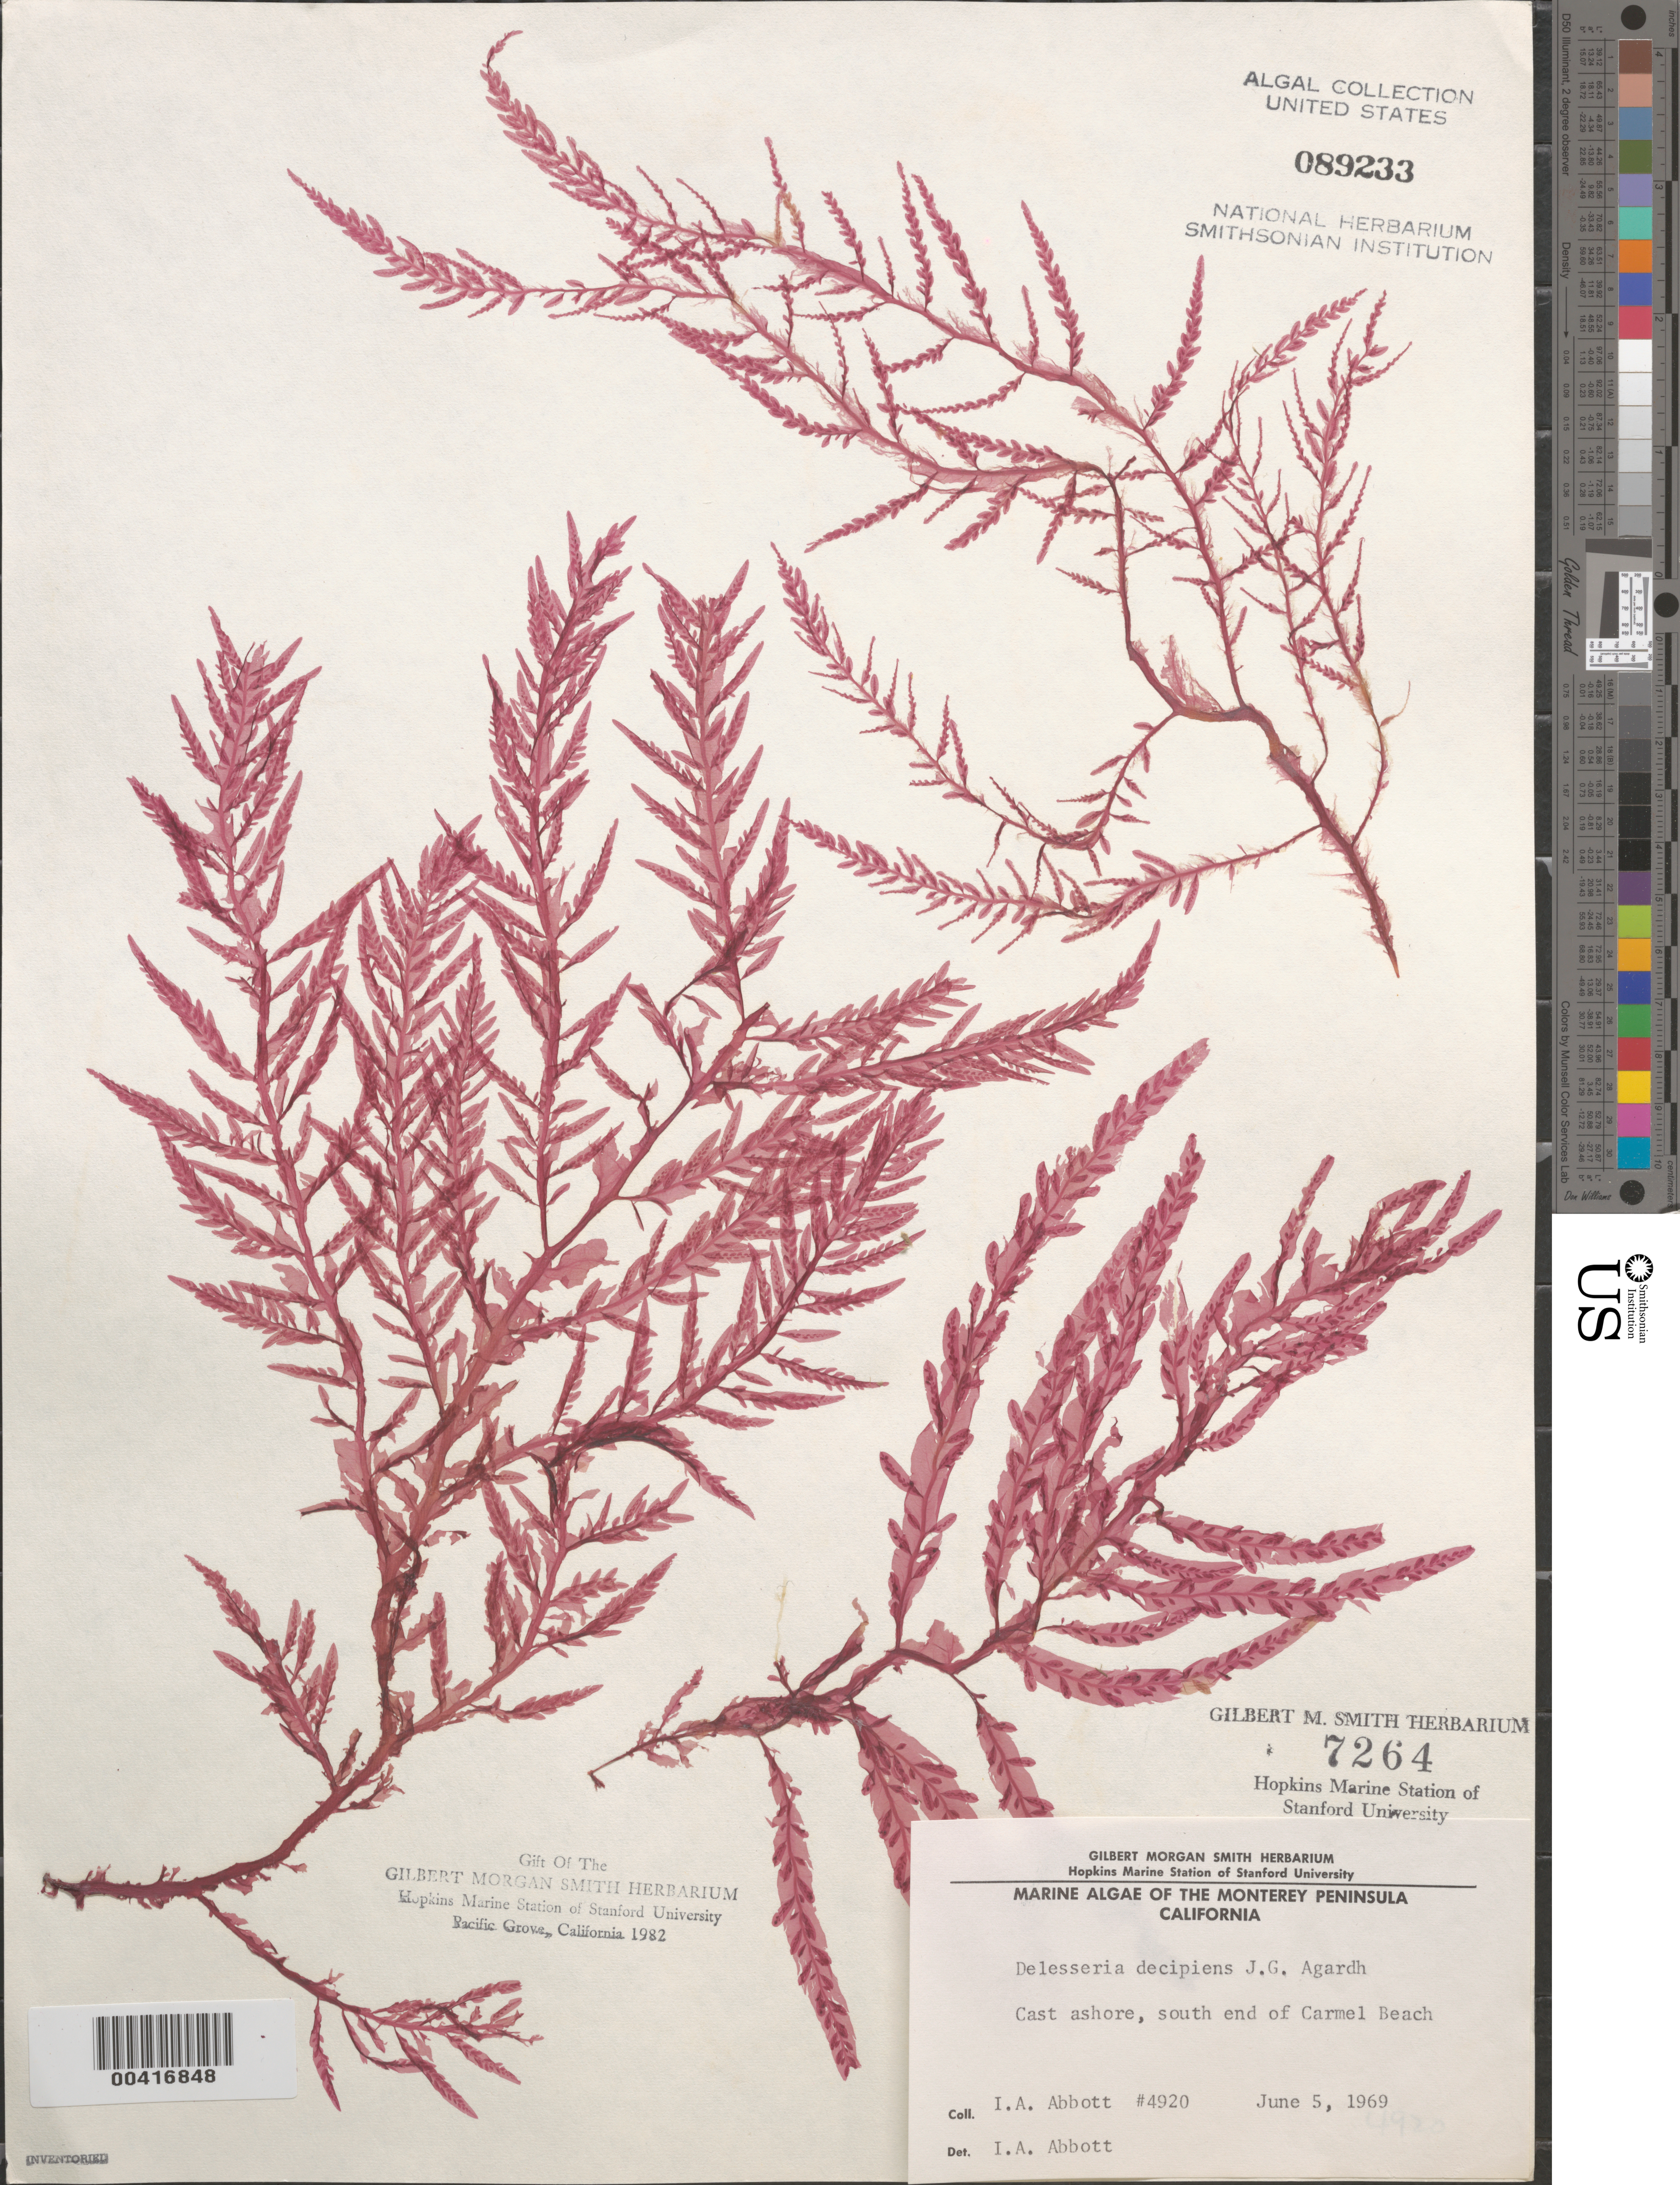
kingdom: Plantae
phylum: Rhodophyta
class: Florideophyceae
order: Ceramiales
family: Delesseriaceae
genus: Cumathamnion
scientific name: Cumathamnion decipiens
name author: (J. Agardh) M.J. Wynne & G.W. Saunders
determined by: Algae name updating Project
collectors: I. A. Abbott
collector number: IAA 4920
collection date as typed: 05 Jun 1969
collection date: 1969-06-05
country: United States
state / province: California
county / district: Monterey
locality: Carmel Beach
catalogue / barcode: US 89233